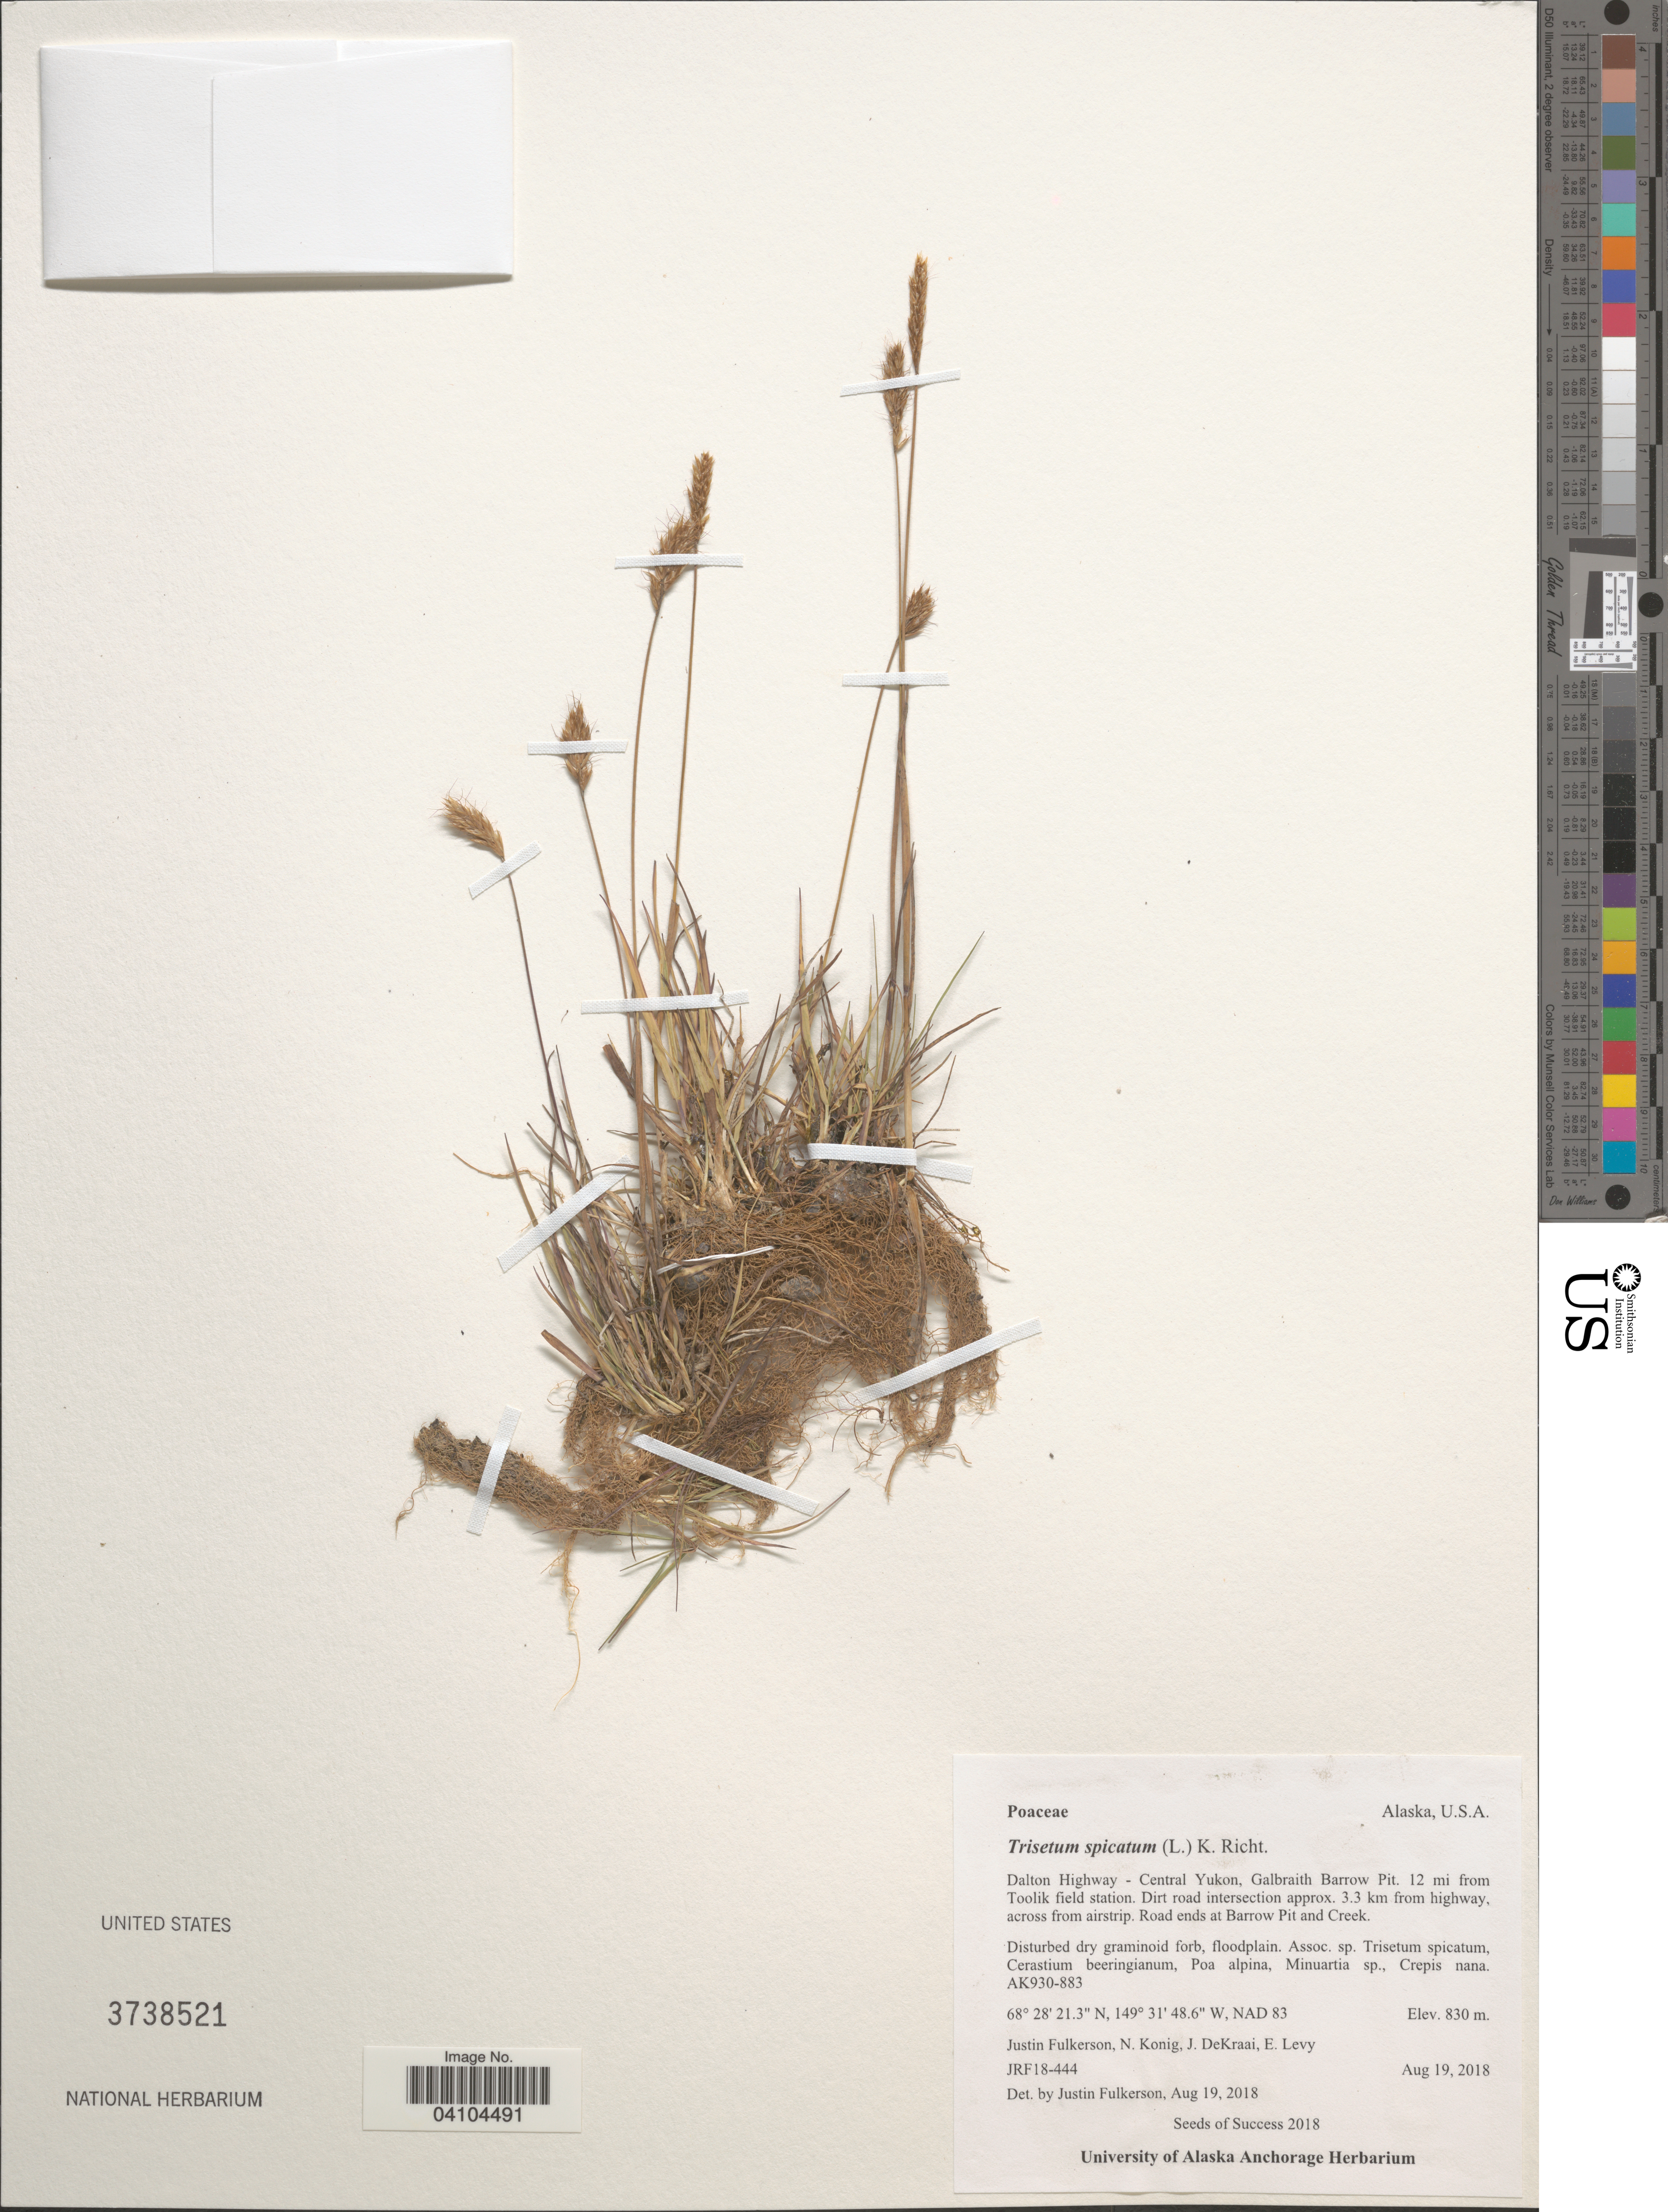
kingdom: Plantae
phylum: Tracheophyta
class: Liliopsida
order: Poales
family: Poaceae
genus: Koeleria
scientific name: Koeleria spicata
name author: (L.) Barberá et al.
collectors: J. Fulkerson, N. Konig, J. Dekraai & E. Levy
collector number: JRF18-444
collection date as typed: Transcribed d/m/y: 19/8/2018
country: United States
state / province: Alaska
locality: Dalton Highway - Central Yukon, Galbraith Barrow Pit. 12 mi from Toolik field station. Dirt road intersection approx. 3.3 km from highway, across from airstrip. Road ends at Barrow Pit and Creek.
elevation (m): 830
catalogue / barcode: US 3738521